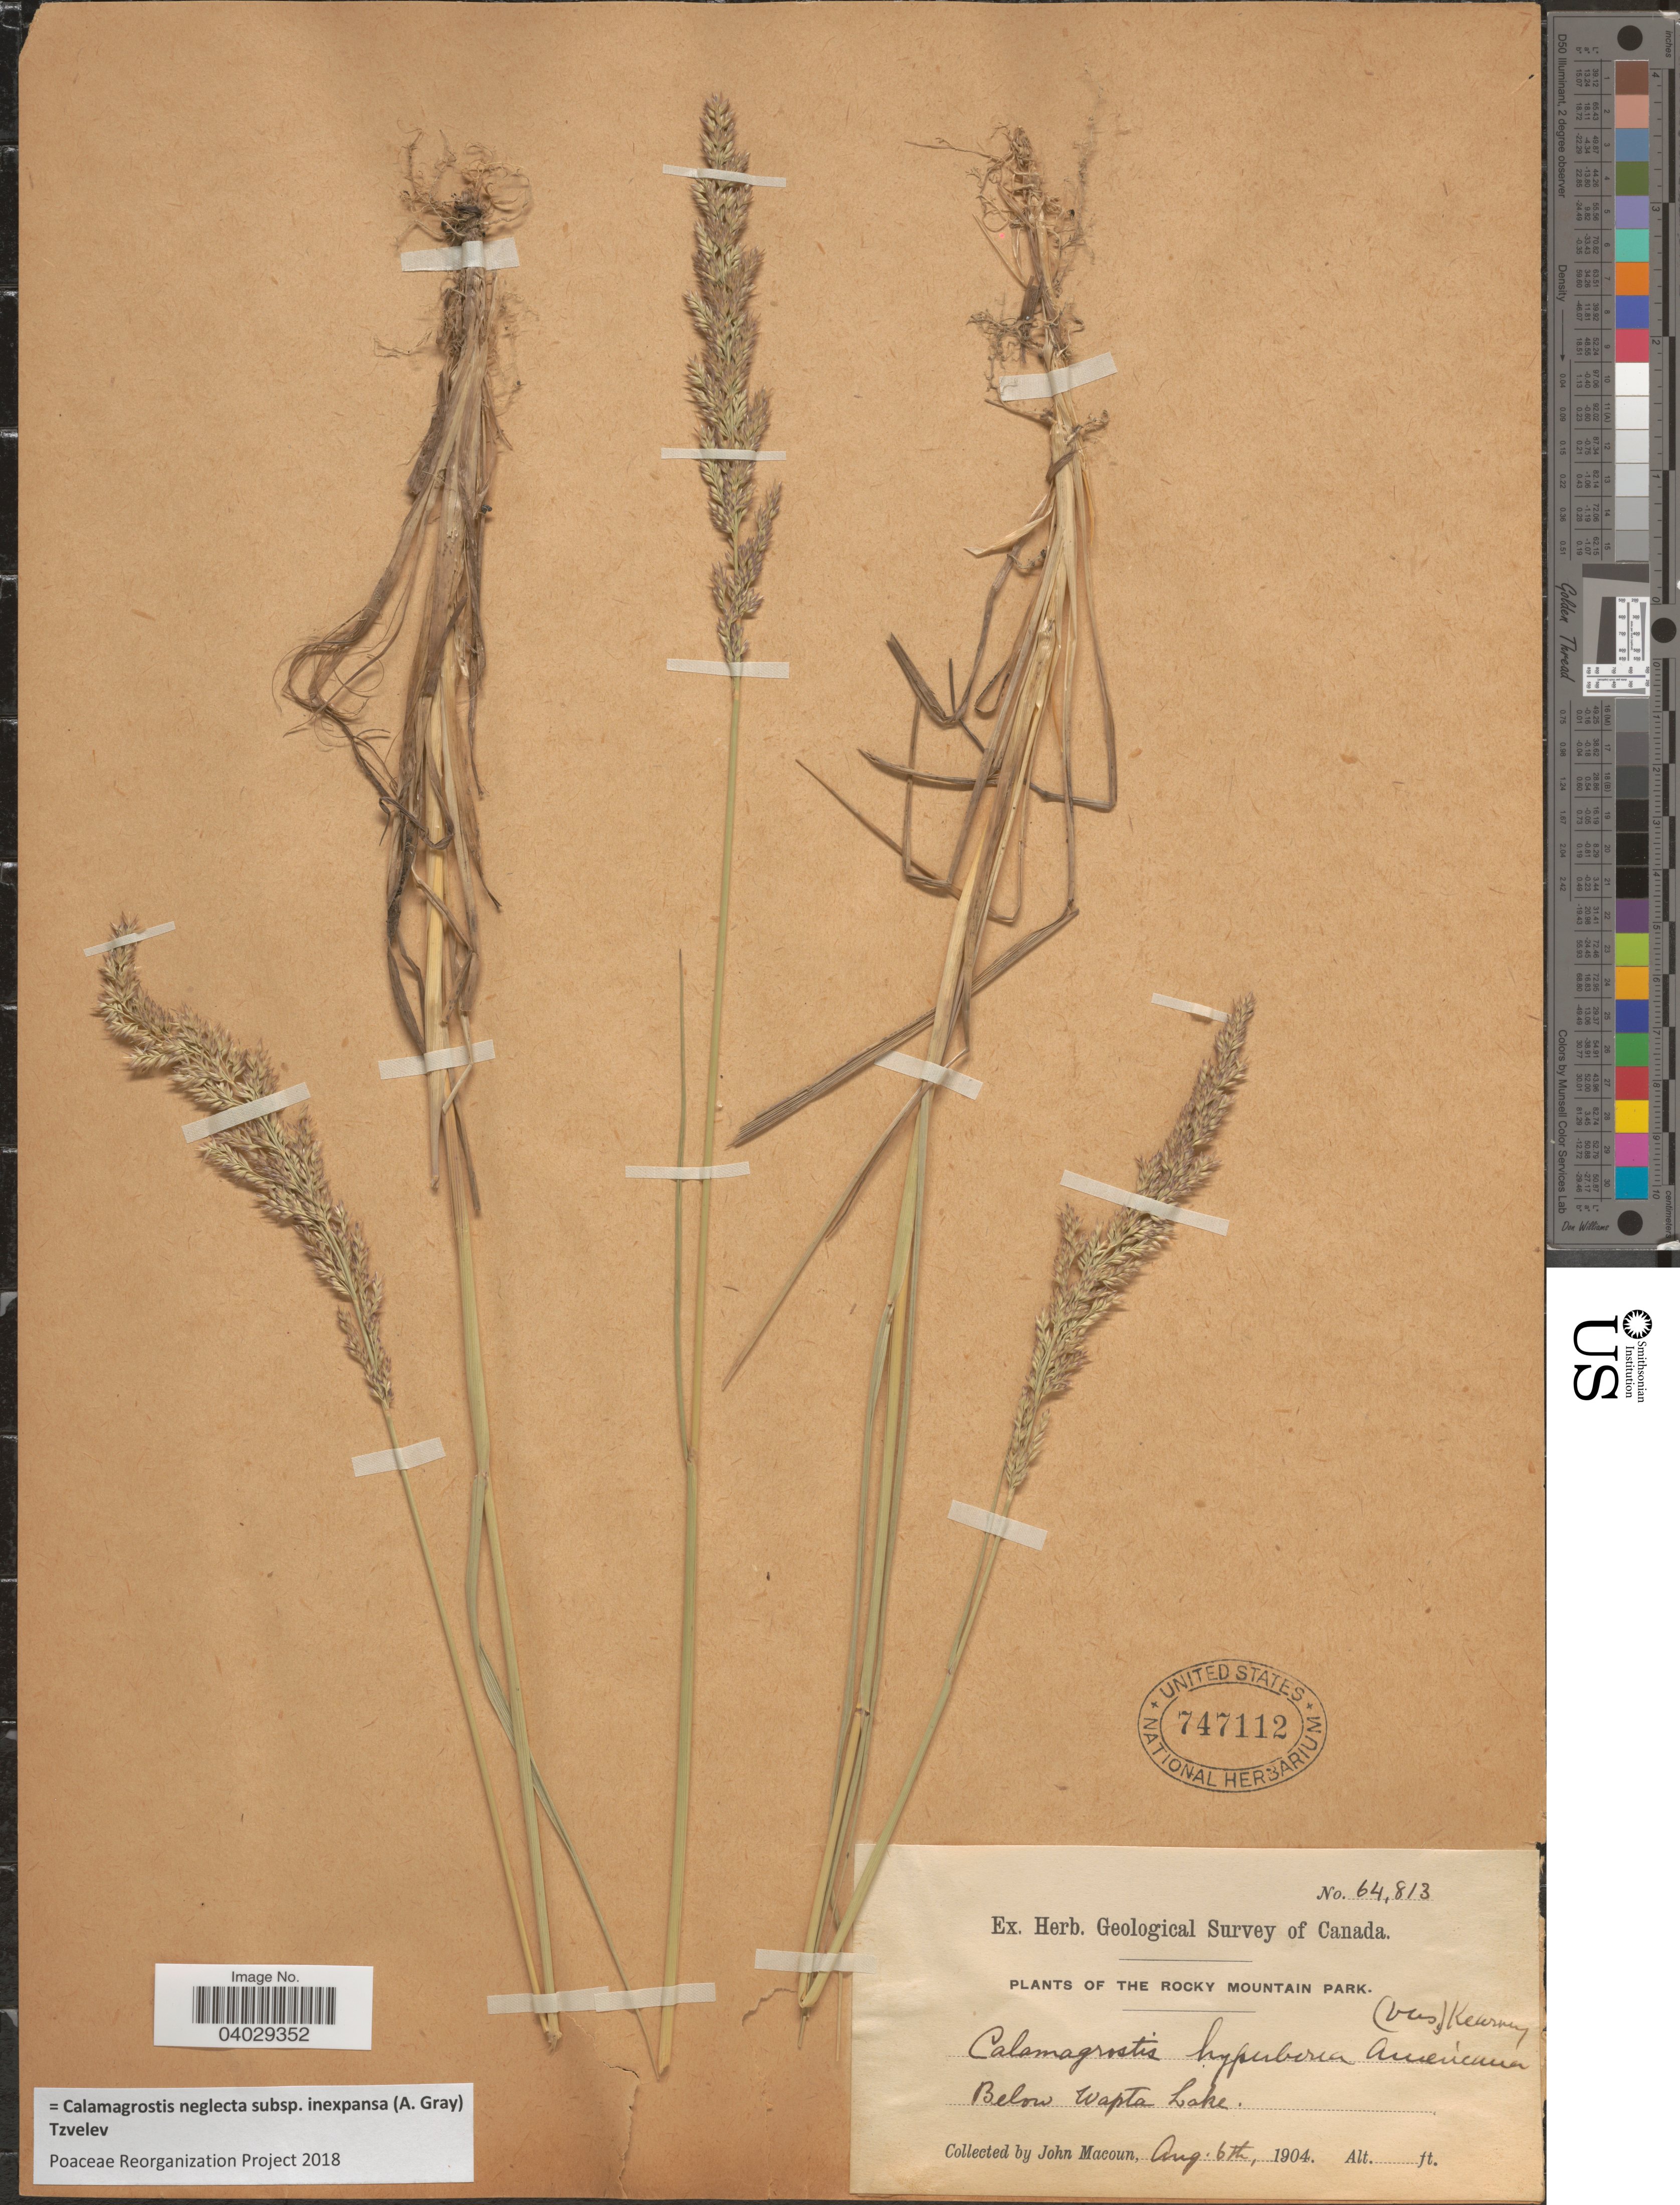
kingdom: Plantae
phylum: Tracheophyta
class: Liliopsida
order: Poales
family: Poaceae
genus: Calamagrostis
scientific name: Calamagrostis neglecta subsp. inexpansa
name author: (A. Gray) Tzvelev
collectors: J. Macoun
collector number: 64813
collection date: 1904-08-06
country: Canada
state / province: British Columbia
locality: The Rocky Mountain Park. Below Wapta Lake.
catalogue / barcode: US 747112